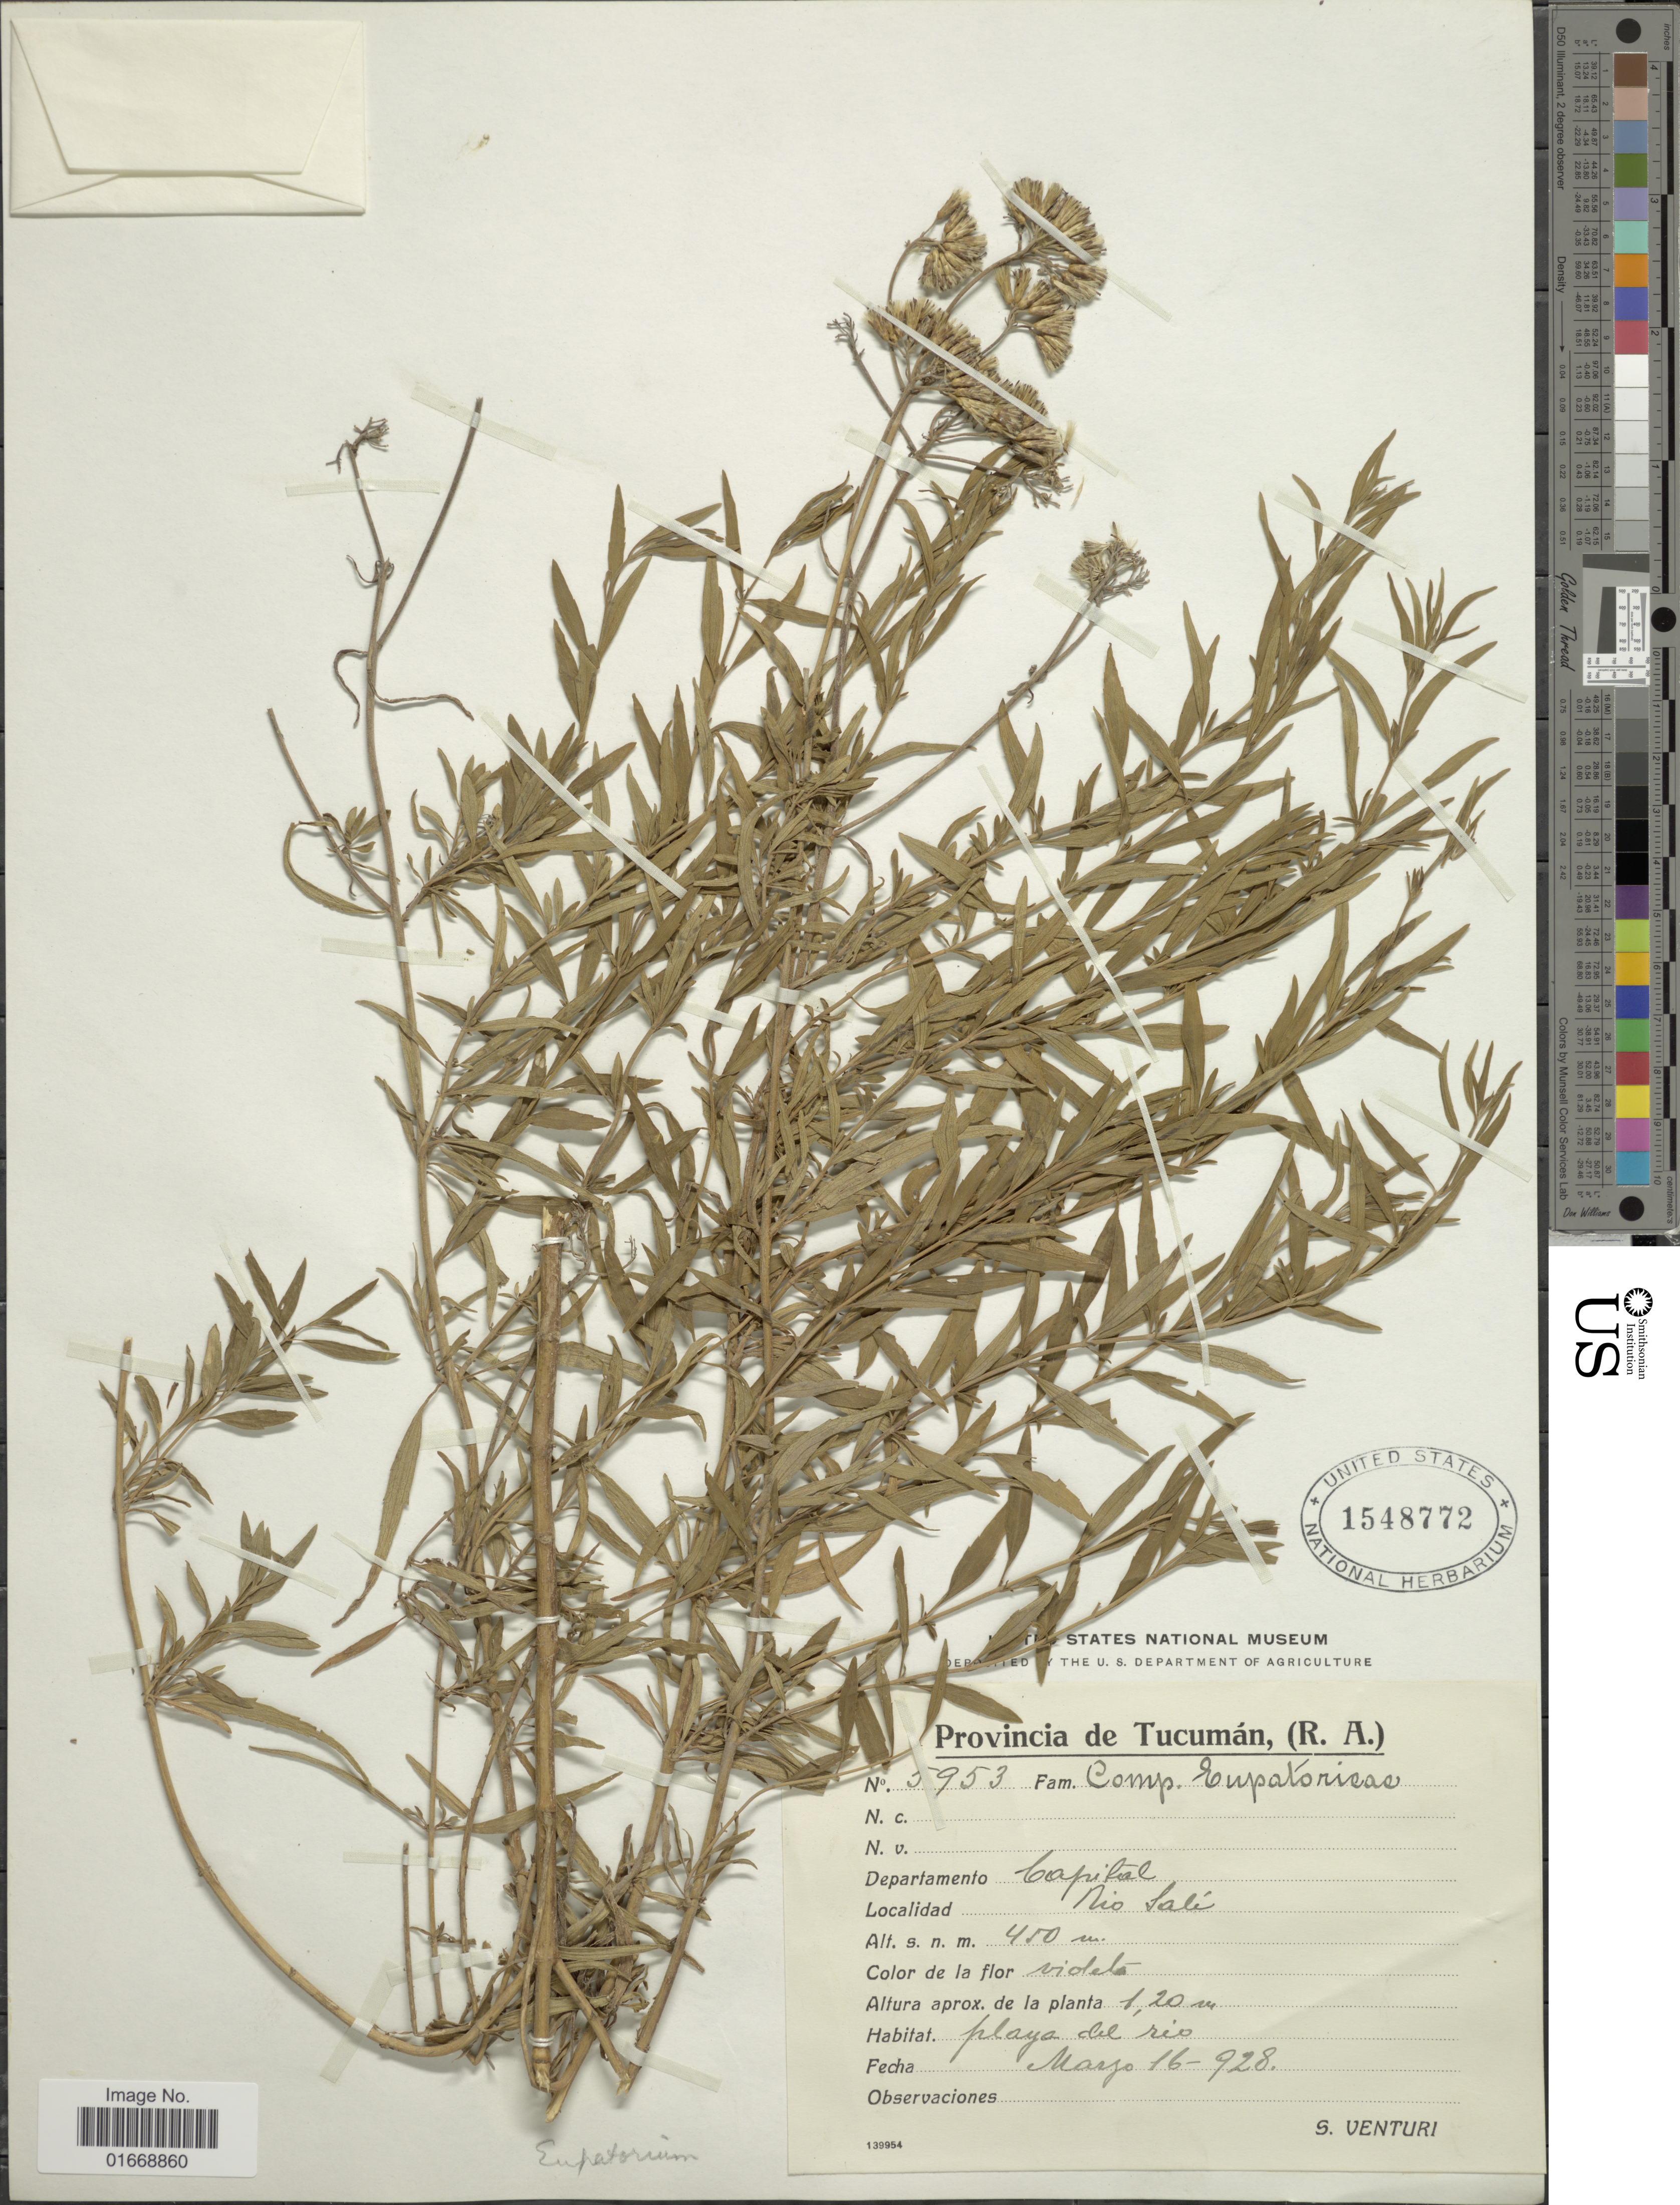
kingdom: Plantae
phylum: Tracheophyta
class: Magnoliopsida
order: Asterales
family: Asteraceae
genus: Chromolaena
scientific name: Chromolaena sp.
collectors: S. Venturi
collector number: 5953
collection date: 1928-03-16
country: Argentina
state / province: Tucuman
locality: Departamento Capital, Rio Sali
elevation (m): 450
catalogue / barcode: US 1548772